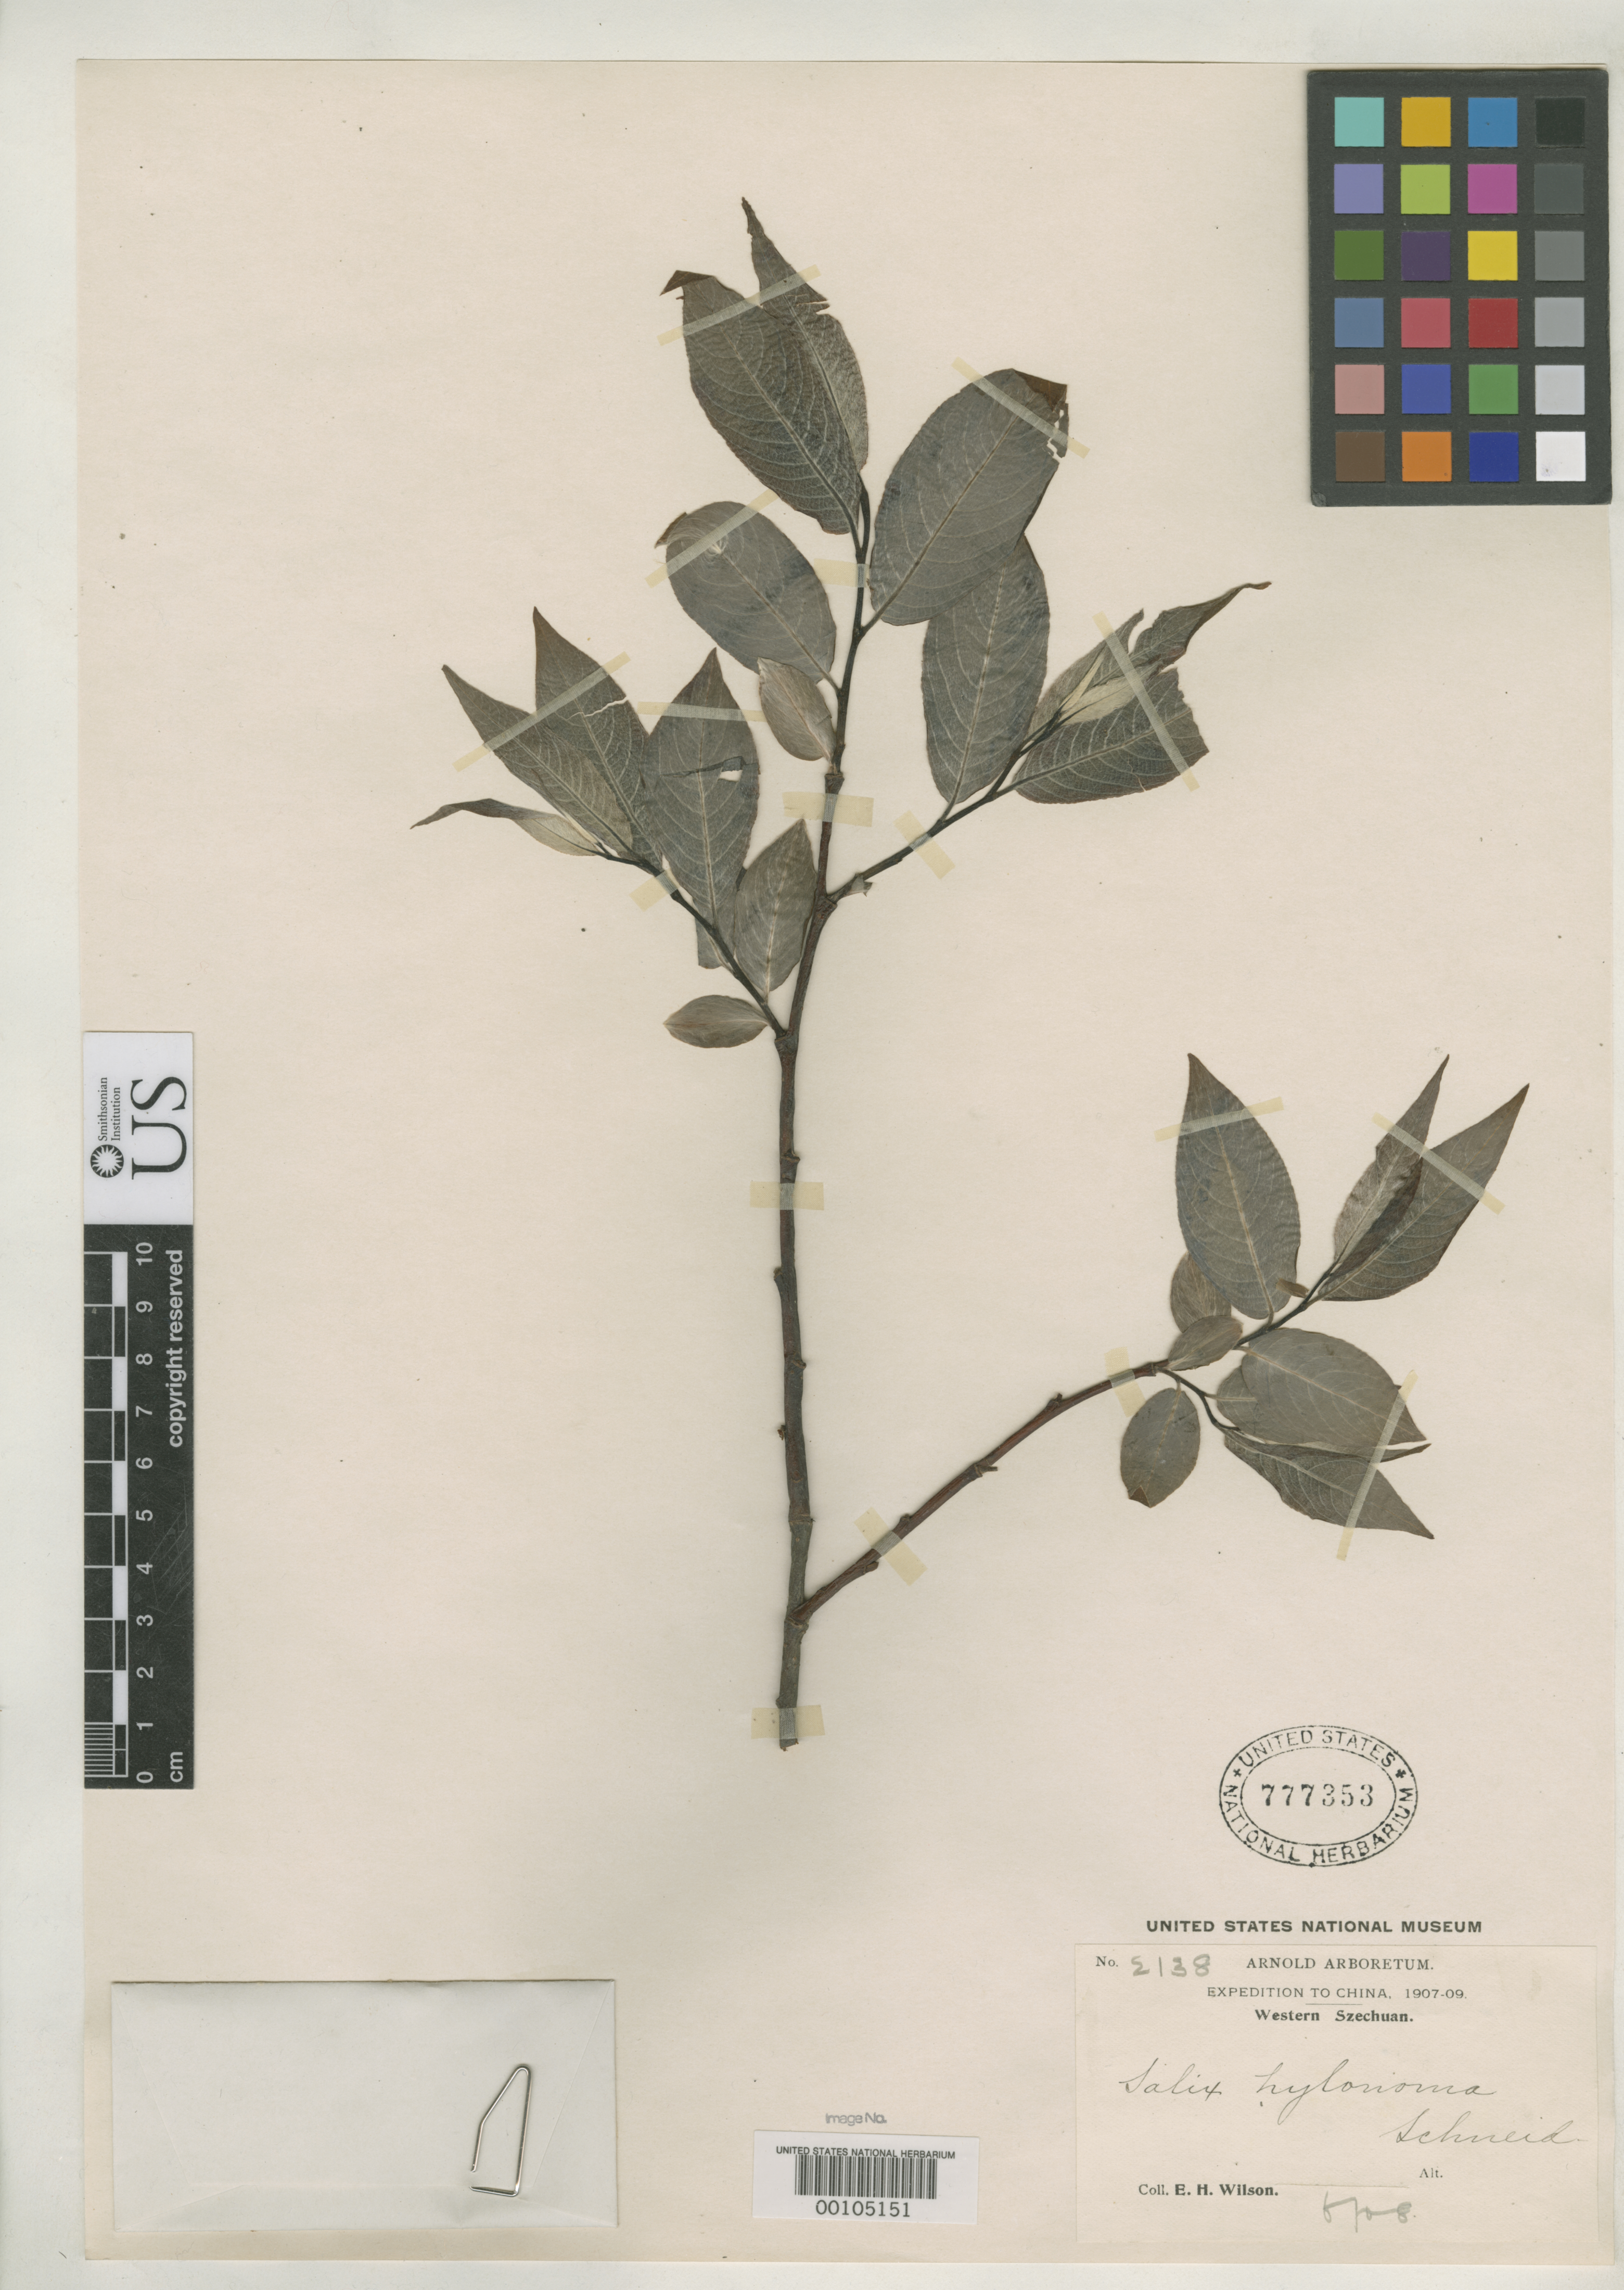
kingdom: Plantae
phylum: Tracheophyta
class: Magnoliopsida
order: Malpighiales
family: Salicaceae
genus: Salix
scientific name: Salix hylonoma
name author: C.K. Schneid. in Sarg.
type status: Isotype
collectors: E. H. Wilson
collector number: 2138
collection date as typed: Jun 1908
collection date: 1908-06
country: China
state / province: Sichuan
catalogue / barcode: US 777353